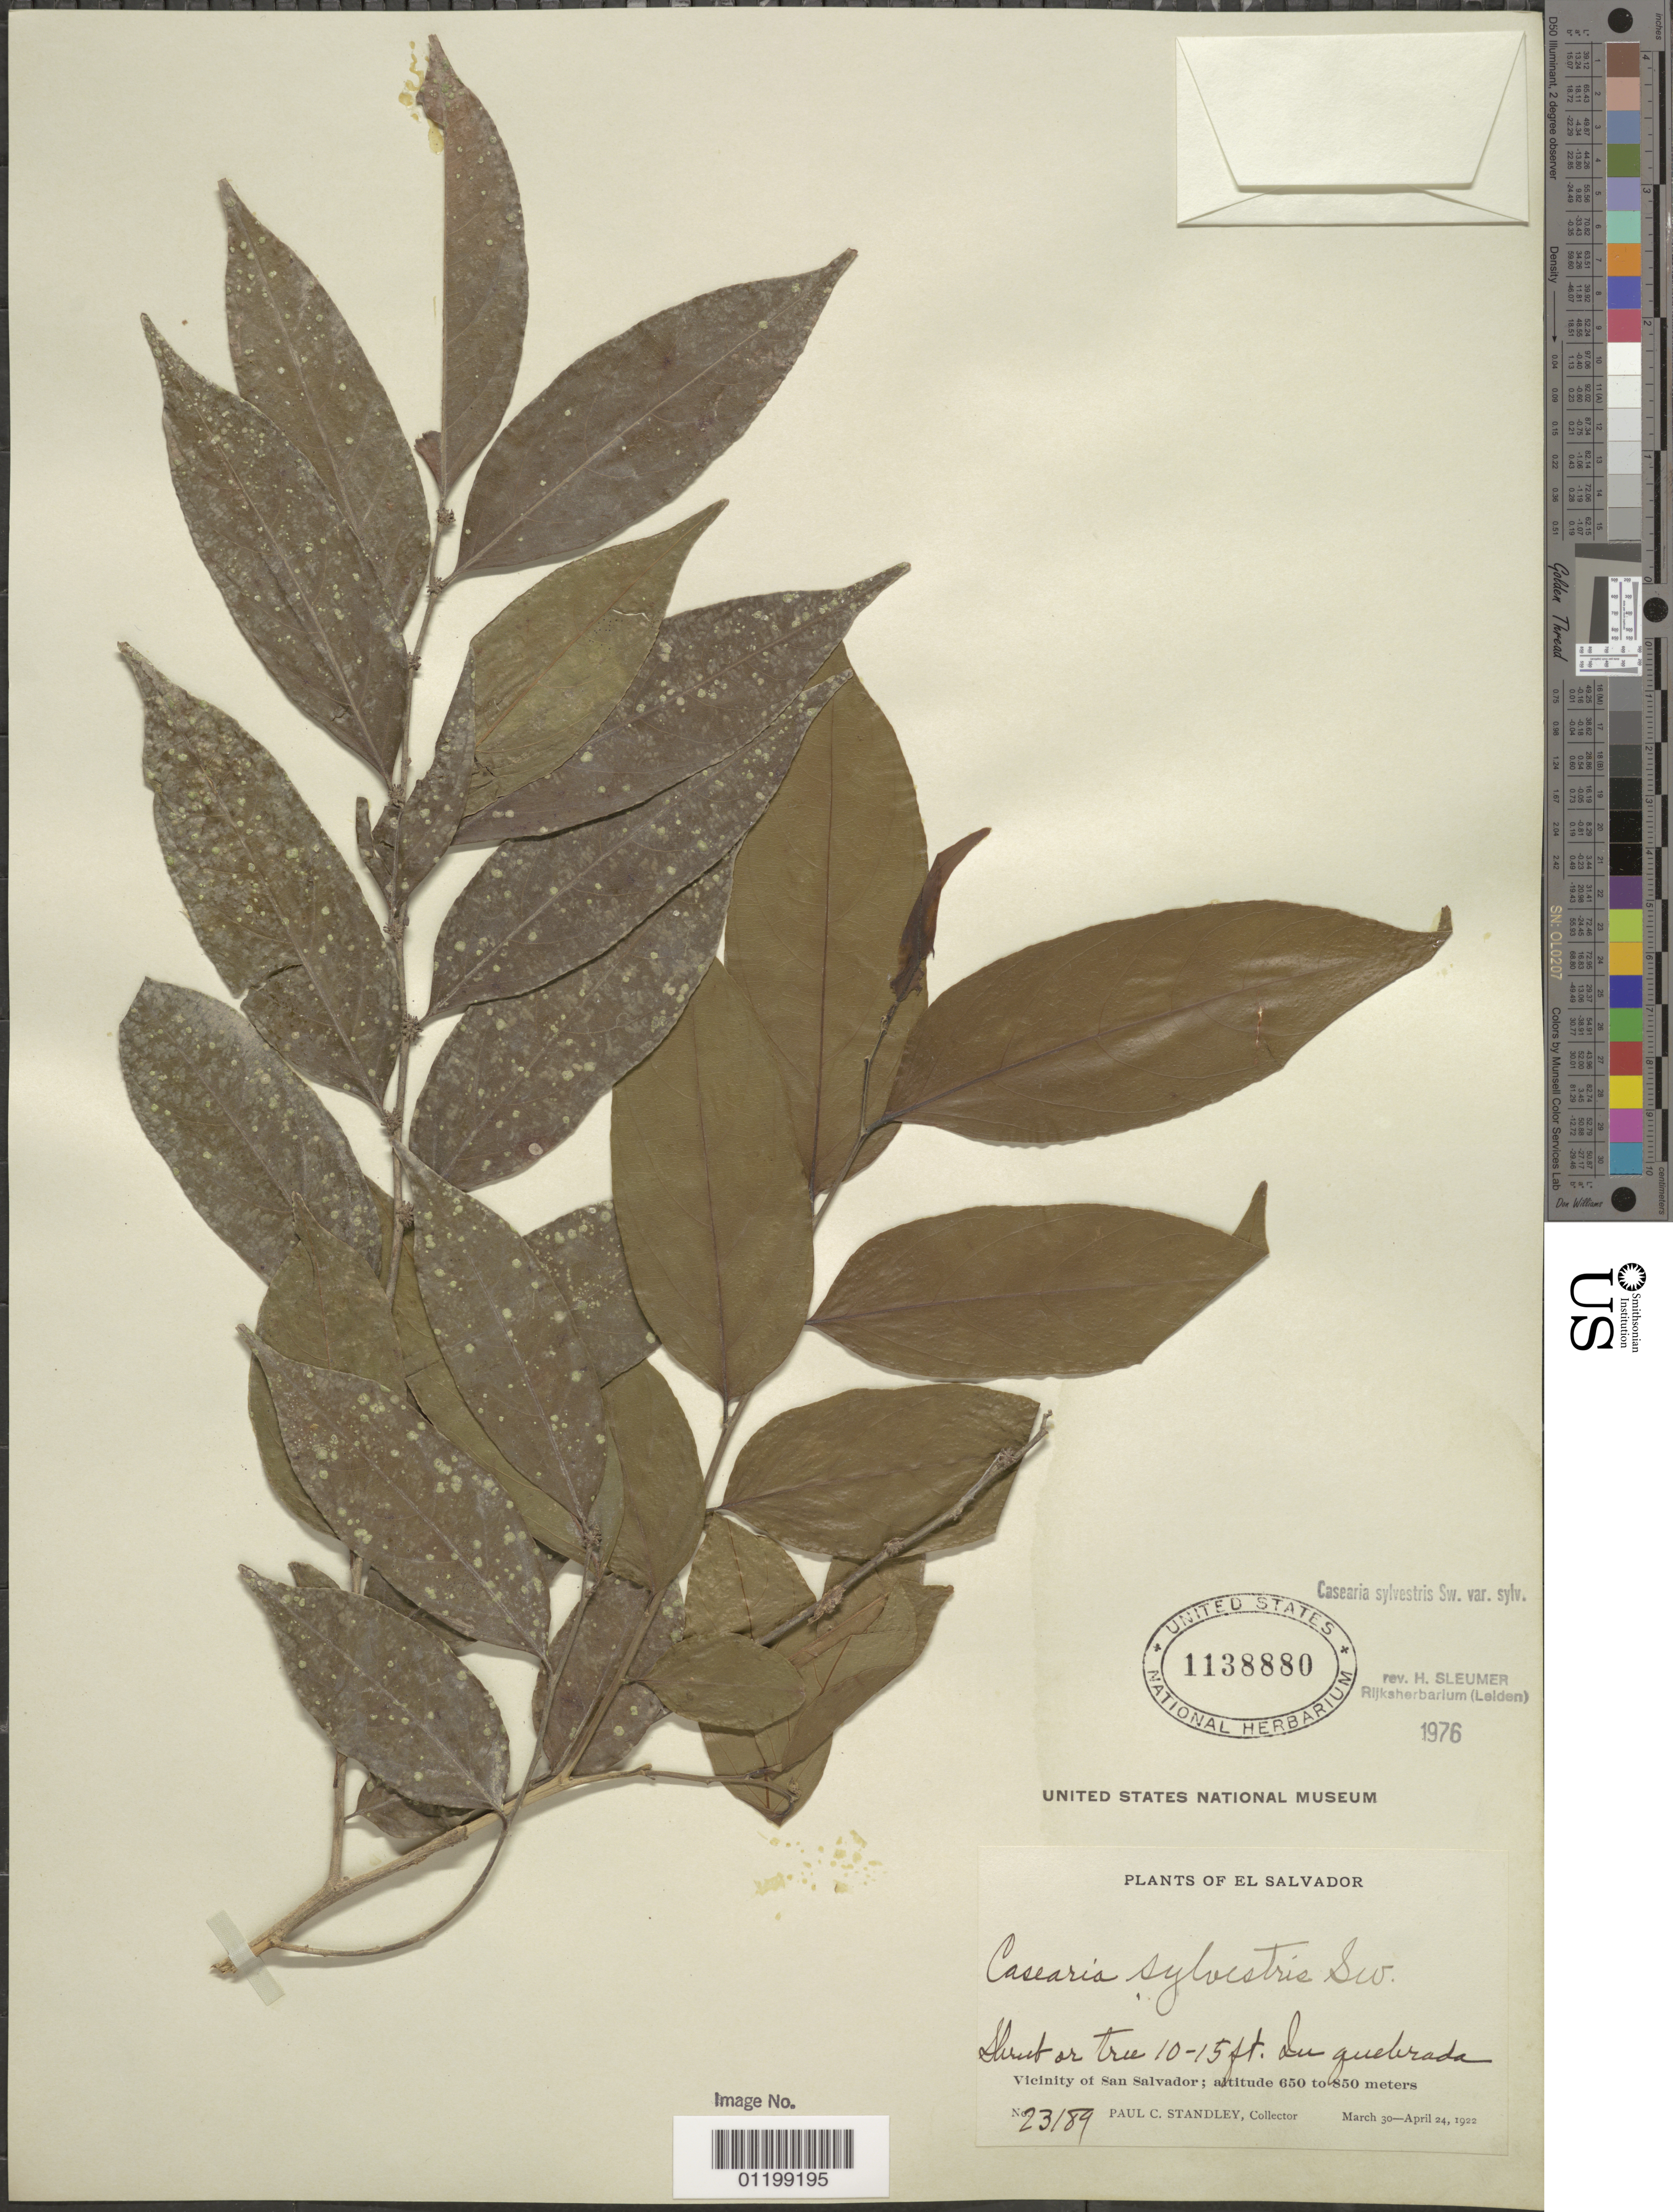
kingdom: Plantae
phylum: Tracheophyta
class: Magnoliopsida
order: Malpighiales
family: Salicaceae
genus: Casearia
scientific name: Casearia sylvestris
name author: Sw.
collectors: P. C. Standley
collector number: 23189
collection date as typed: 30 Mar 1922 to 24 Apr 1922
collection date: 1922-03-30/1922-04-24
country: El Salvador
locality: Vicinity of San Salvador.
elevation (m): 650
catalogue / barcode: US 1138880